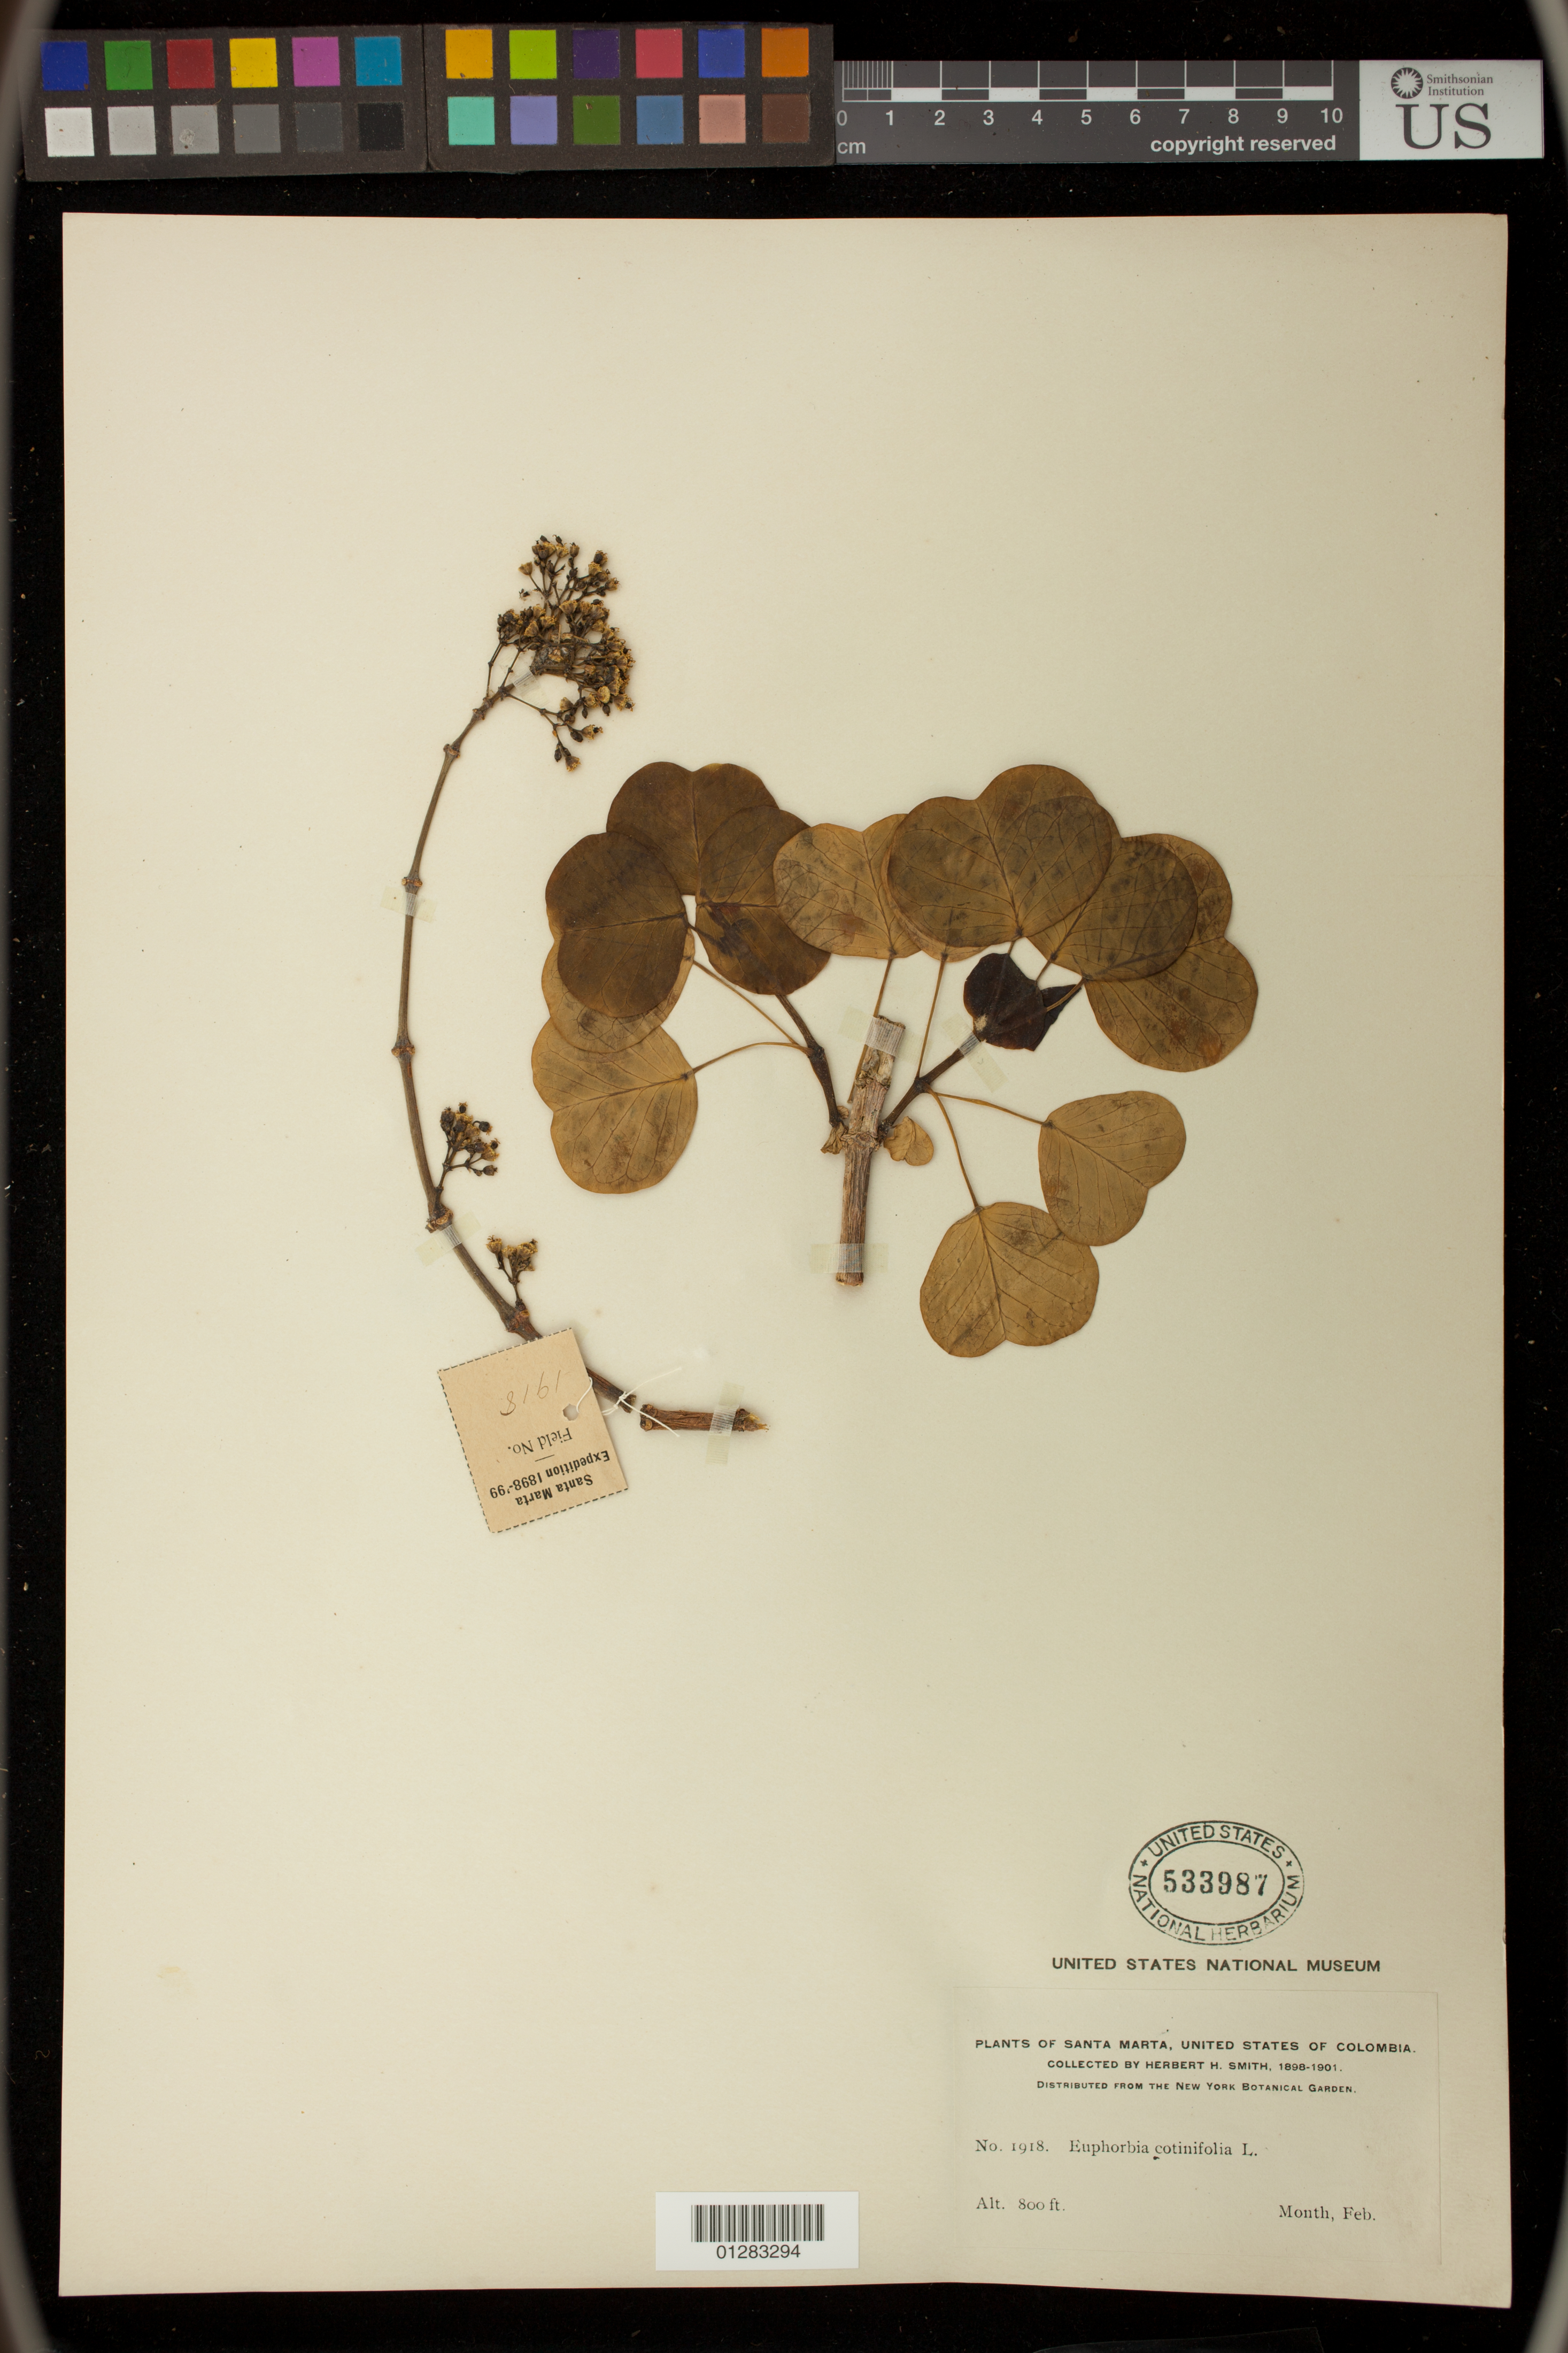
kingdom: Plantae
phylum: Tracheophyta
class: Magnoliopsida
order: Malpighiales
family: Euphorbiaceae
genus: Euphorbia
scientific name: Euphorbia cotinifolia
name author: L.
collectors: Herbert H. Smith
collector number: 1918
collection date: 1898-02/1899-02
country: Colombia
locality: Santa Marta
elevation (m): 244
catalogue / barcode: US 533987